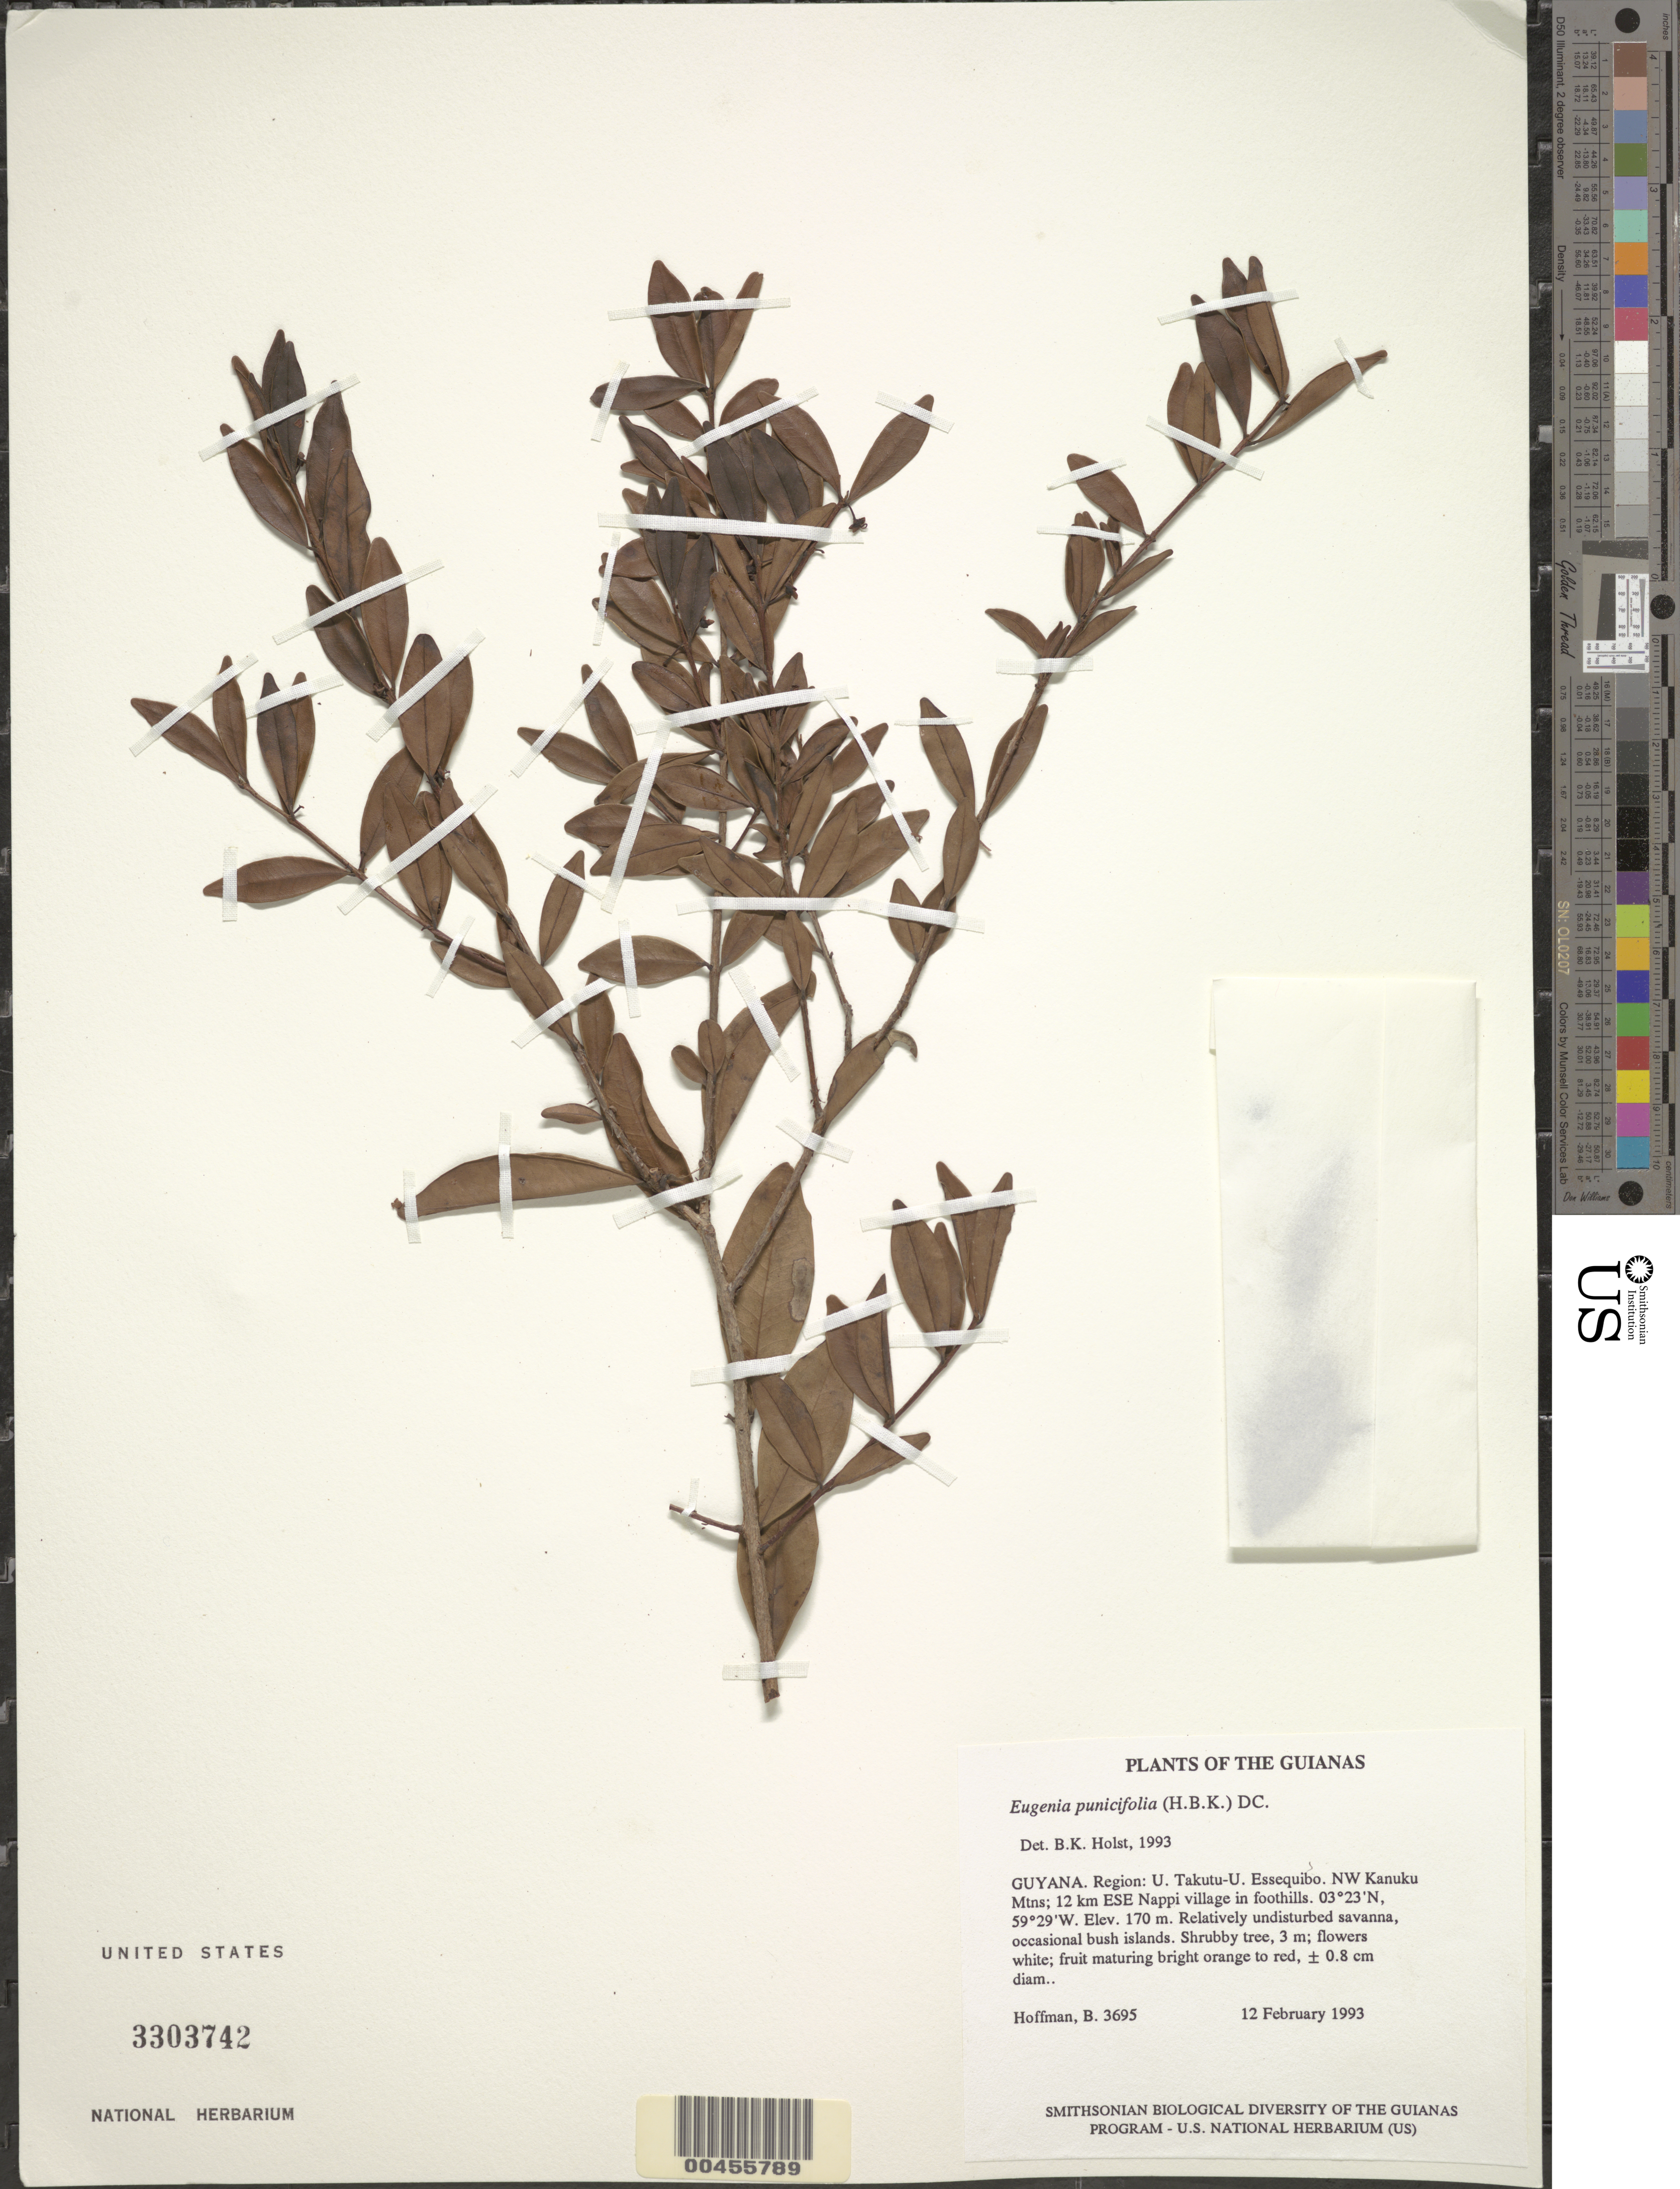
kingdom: Plantae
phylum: Tracheophyta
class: Magnoliopsida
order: Myrtales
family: Myrtaceae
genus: Eugenia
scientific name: Eugenia punicifolia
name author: (Kunth) DC.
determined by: Holst, Bruce K.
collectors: B. Hoffman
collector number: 3695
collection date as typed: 12 February 1993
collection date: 1993-02-12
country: Guyana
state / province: U. Takutu-U. Essequibo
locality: NW Kanuku Mountains; 12 km ESE of Nappi village in foothills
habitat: Relatively undisturbed savanna, occasional bush islands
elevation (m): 170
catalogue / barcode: US 3303742